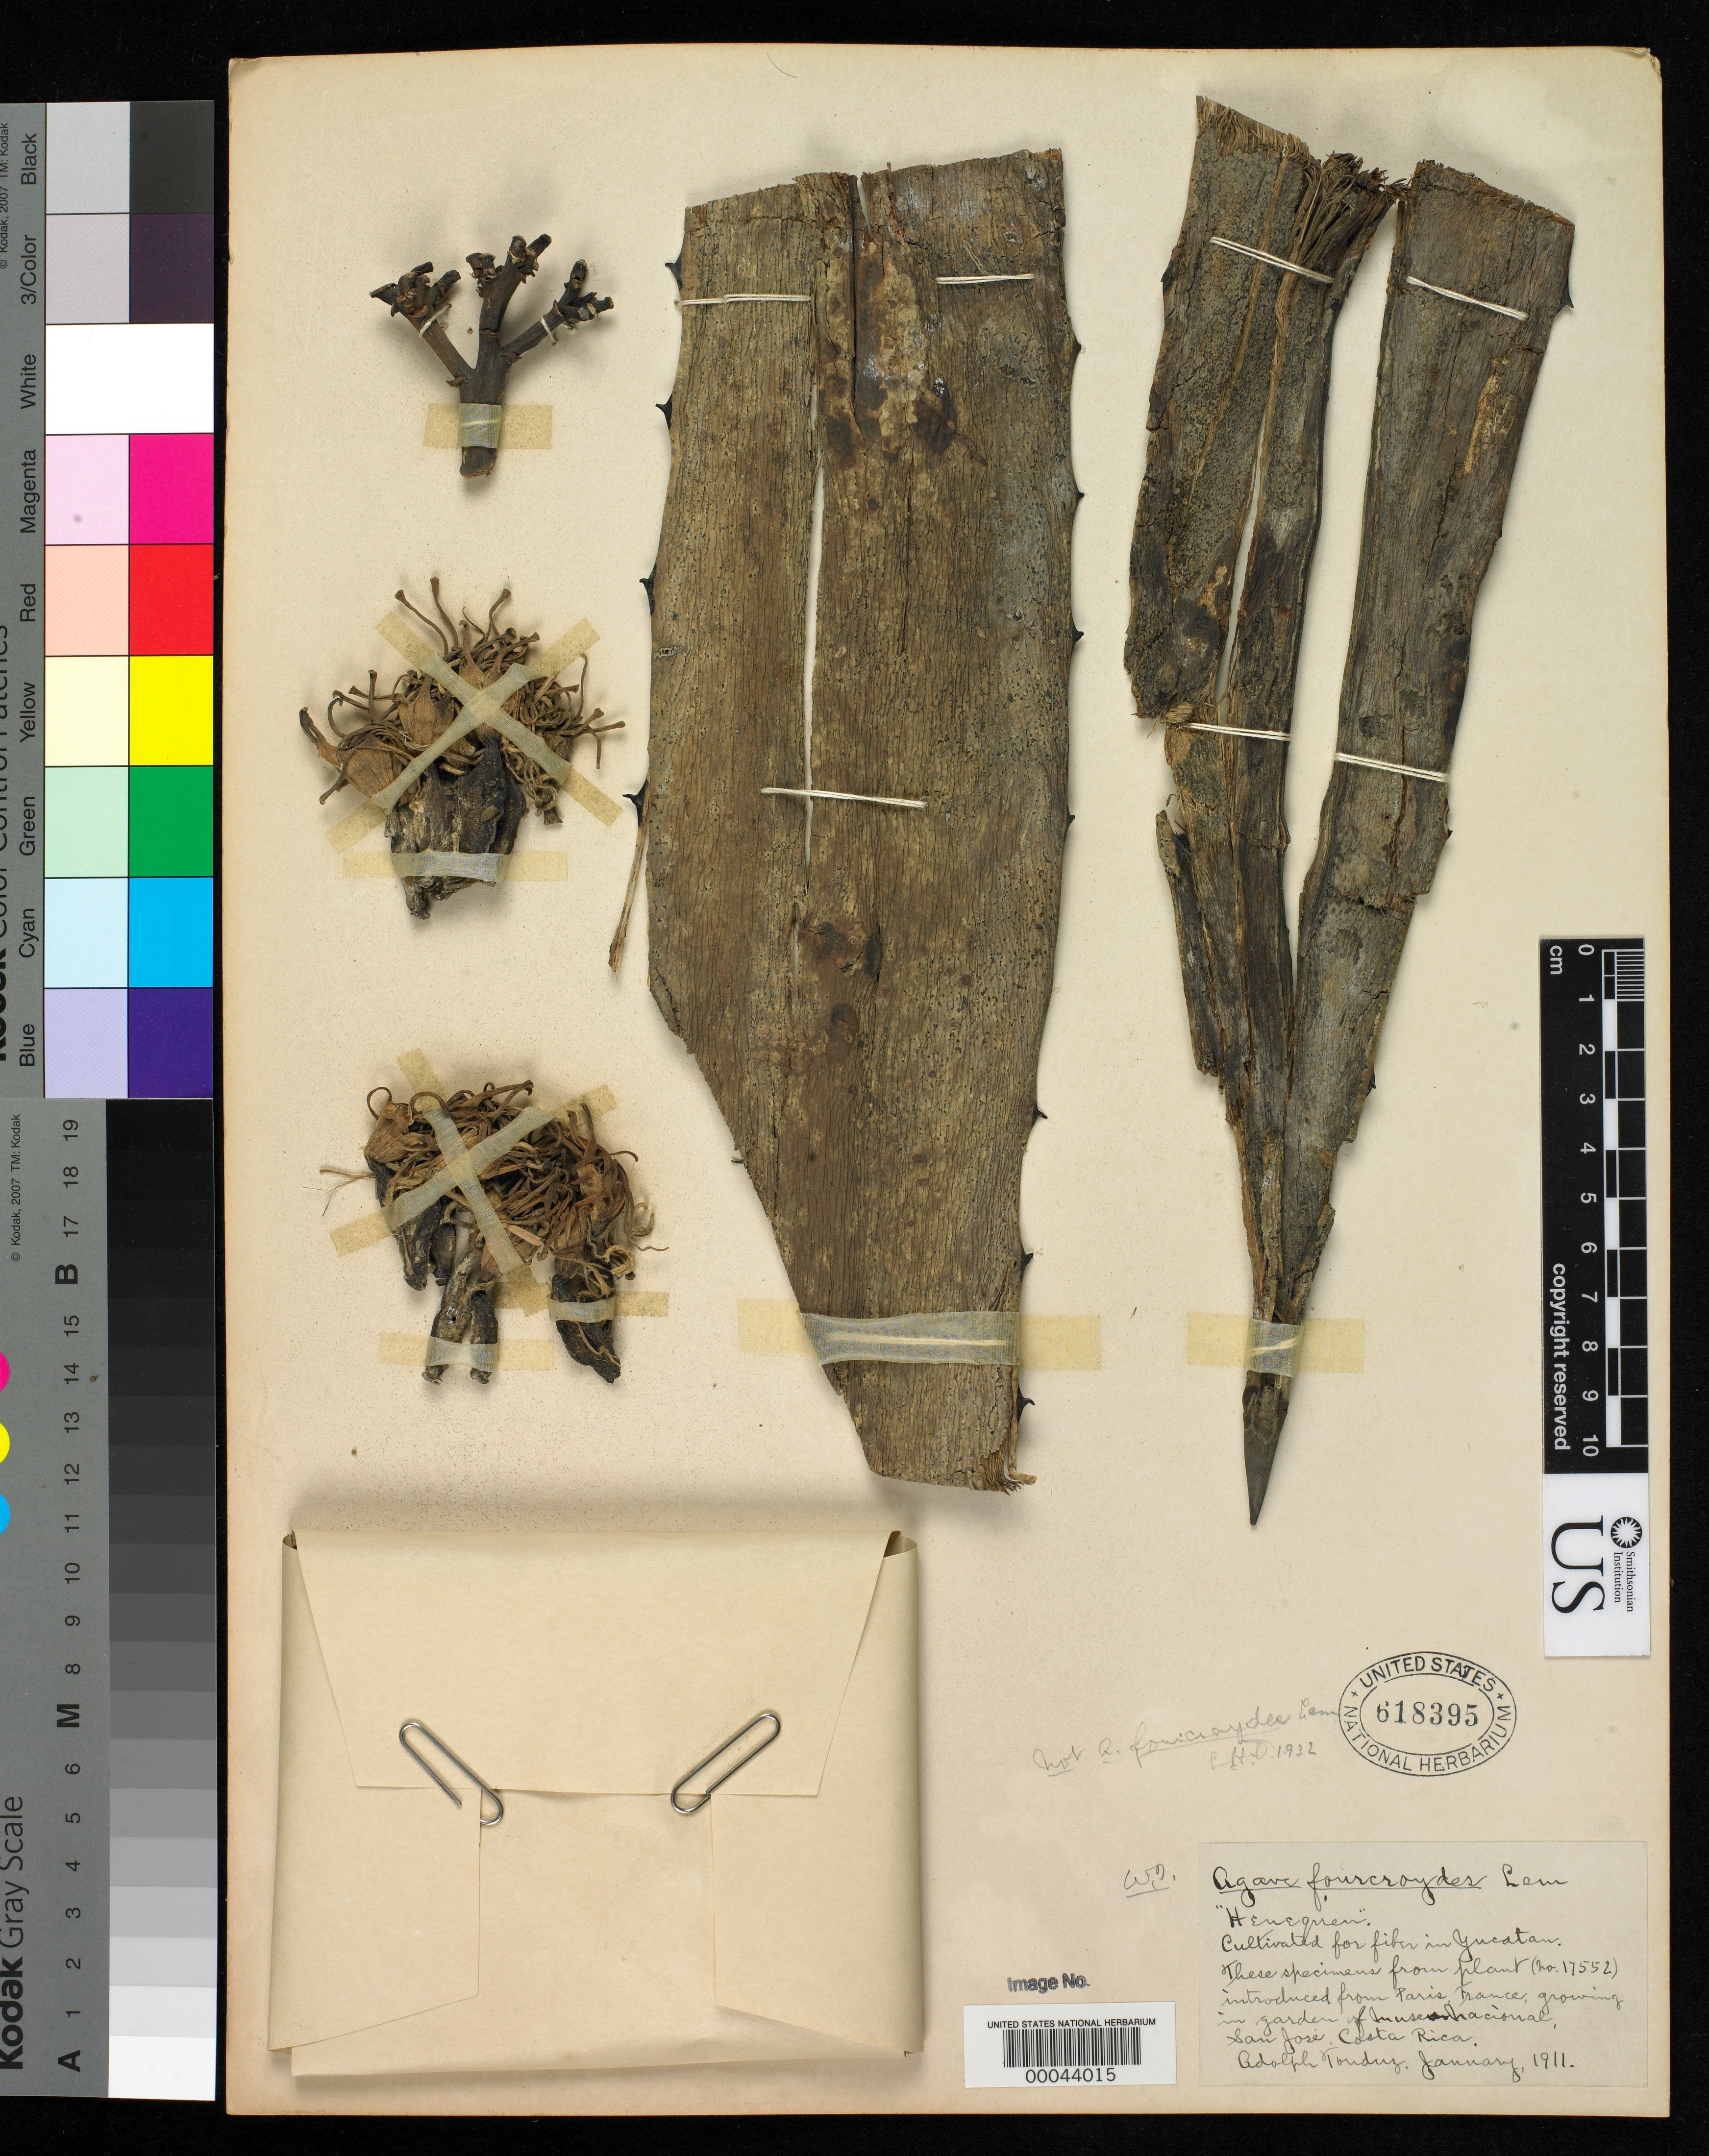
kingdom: Plantae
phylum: Tracheophyta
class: Liliopsida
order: Asparagales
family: Asparagaceae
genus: Agave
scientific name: Agave fourcroydes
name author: Lem.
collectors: A. Tonduz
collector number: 17552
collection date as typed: Jan 1911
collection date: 1911-01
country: Costa Rica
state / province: San José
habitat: Garden of the museum nacional, san jose, costa rica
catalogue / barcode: US 618395